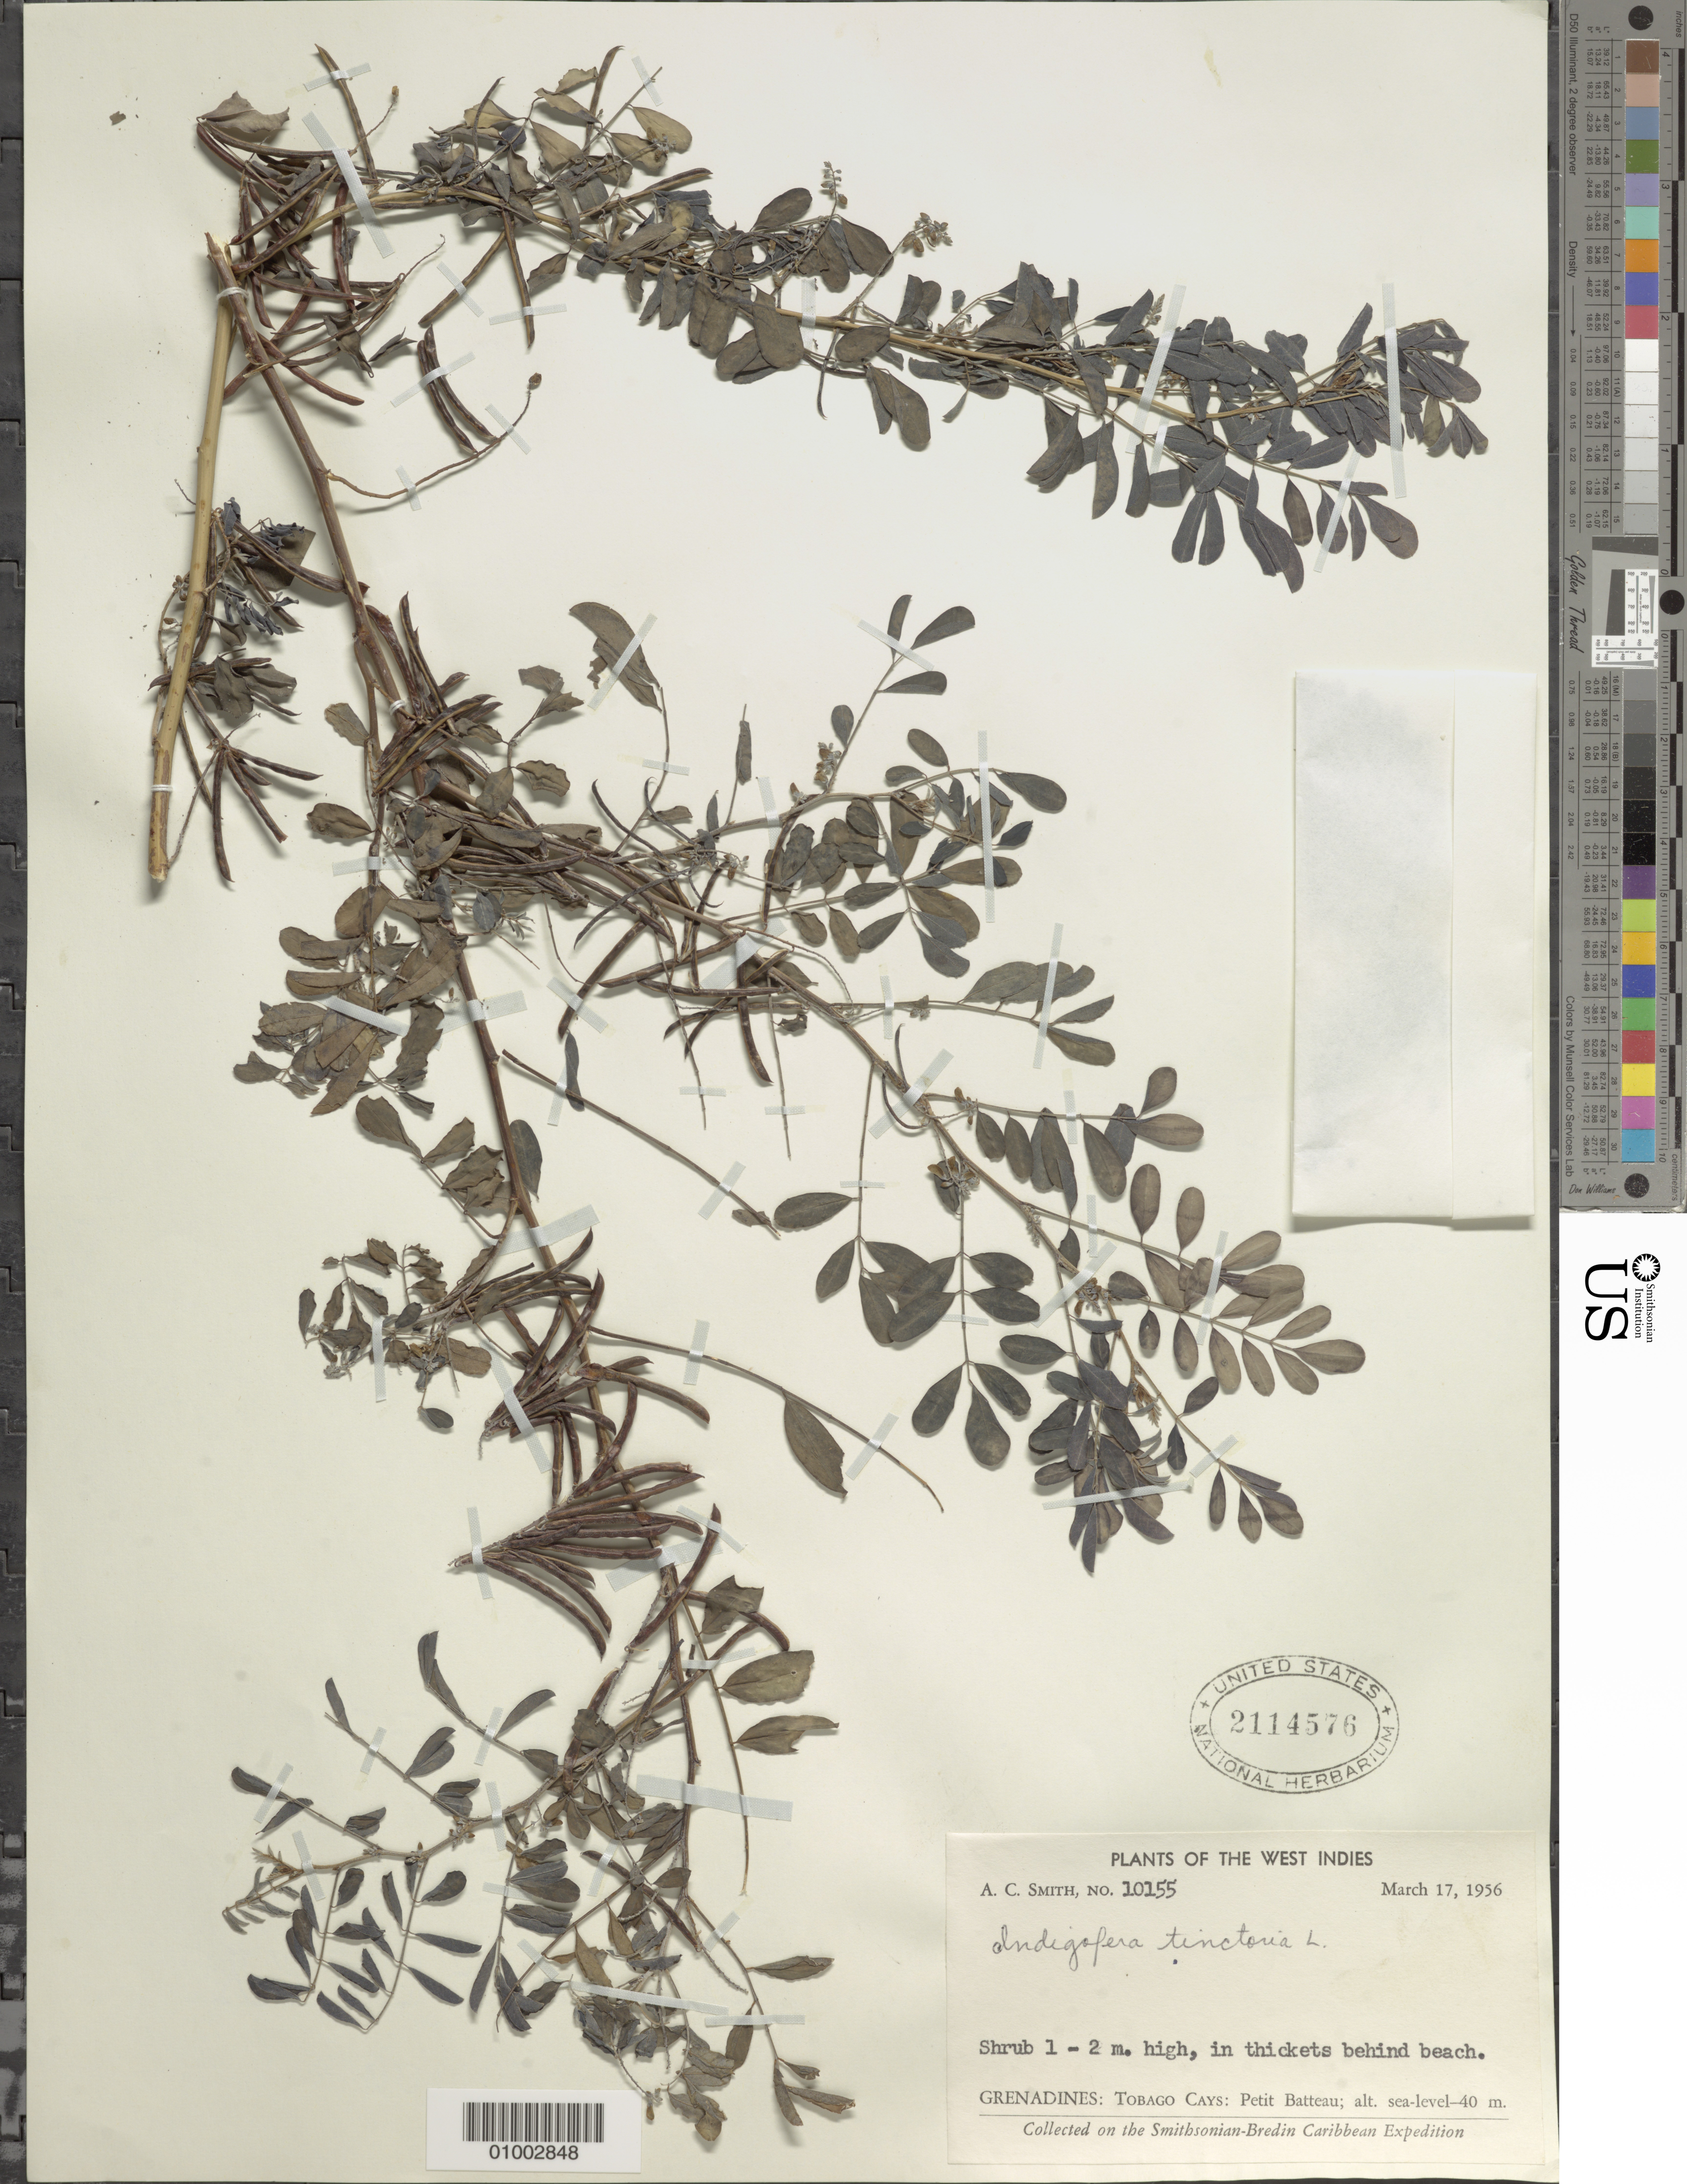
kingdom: Plantae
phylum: Tracheophyta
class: Magnoliopsida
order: Fabales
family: Fabaceae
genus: Indigofera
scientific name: Indigofera tinctoria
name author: L.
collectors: A. C. Smith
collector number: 10155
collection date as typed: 17 Mar 1956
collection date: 1956-03-17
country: St. Vincent - Grenadines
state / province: Grenadines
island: Tobago Cay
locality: Tobago Cays, Petit Batteau, in thickets behind beach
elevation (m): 0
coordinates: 0 N, 0 E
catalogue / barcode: US 2114576